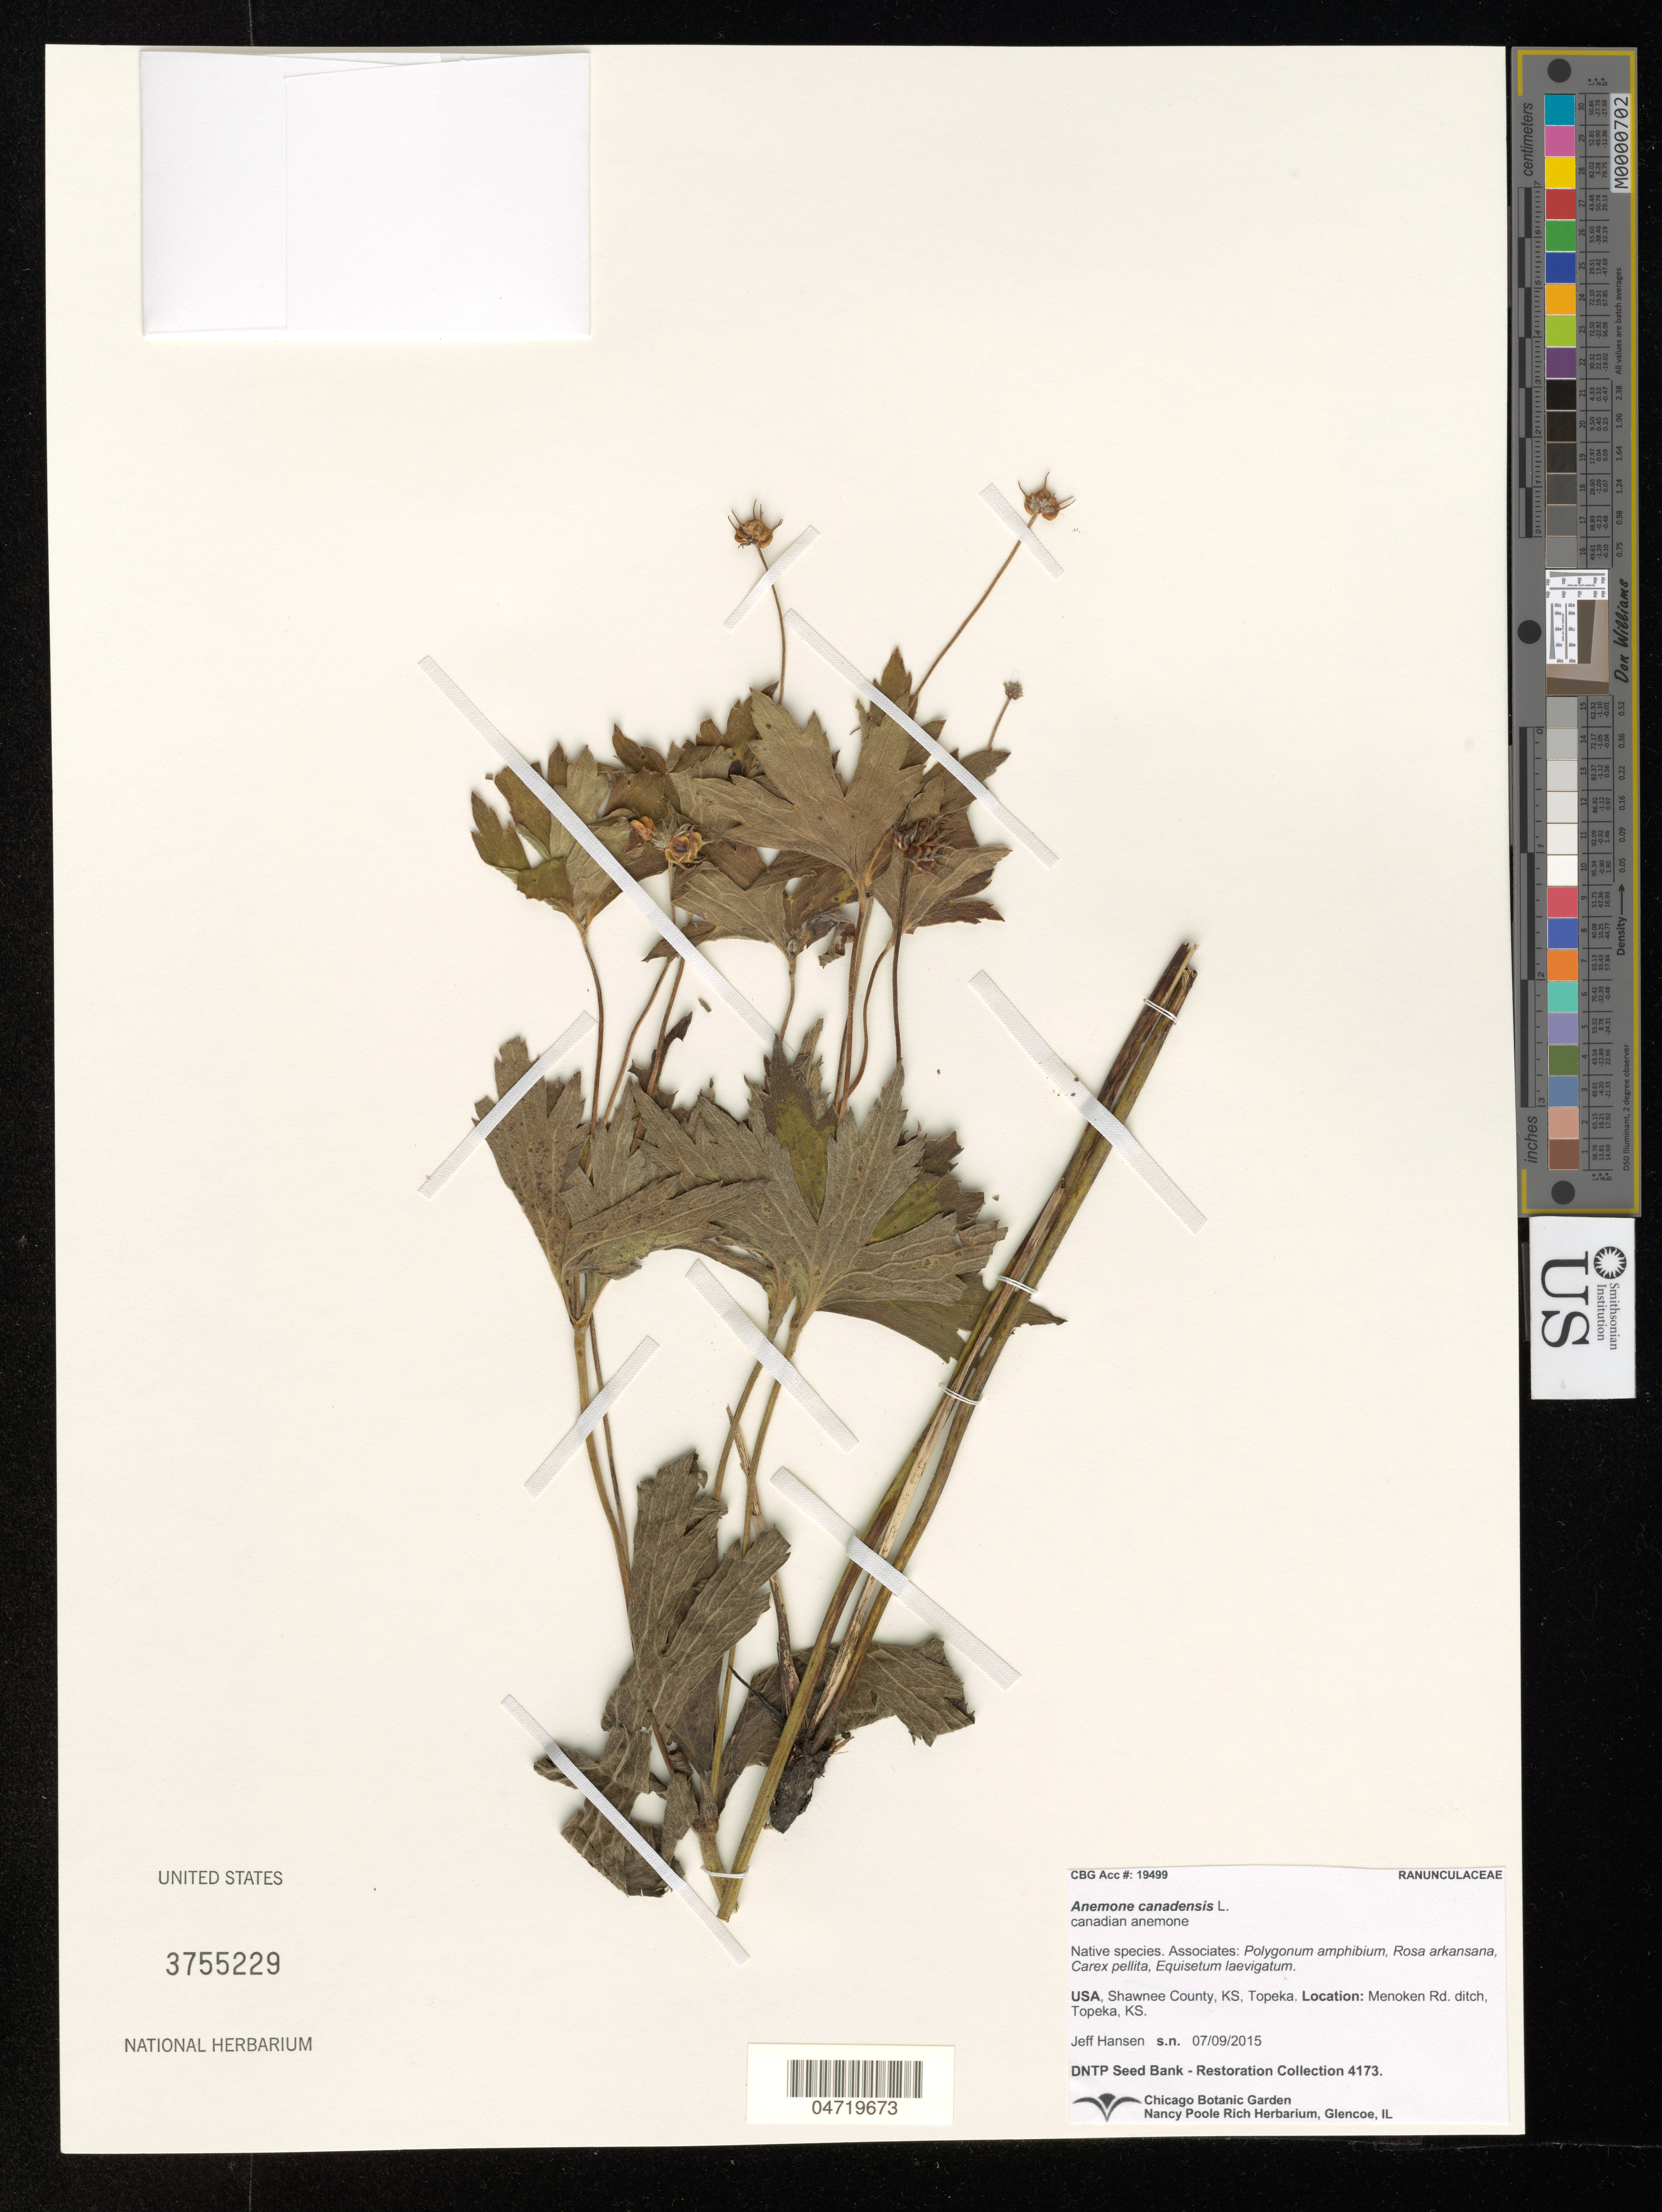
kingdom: Plantae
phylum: Tracheophyta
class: Magnoliopsida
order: Ranunculales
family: Ranunculaceae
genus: Anemone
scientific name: Anemone canadensis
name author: L.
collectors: J. Hansen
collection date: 2015-07-09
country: United States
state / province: Kansas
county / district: Shawnee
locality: Shawnee County, KS, Topeka. Menoken Rd. ditch, Topeka, KS.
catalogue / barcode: US 3755229